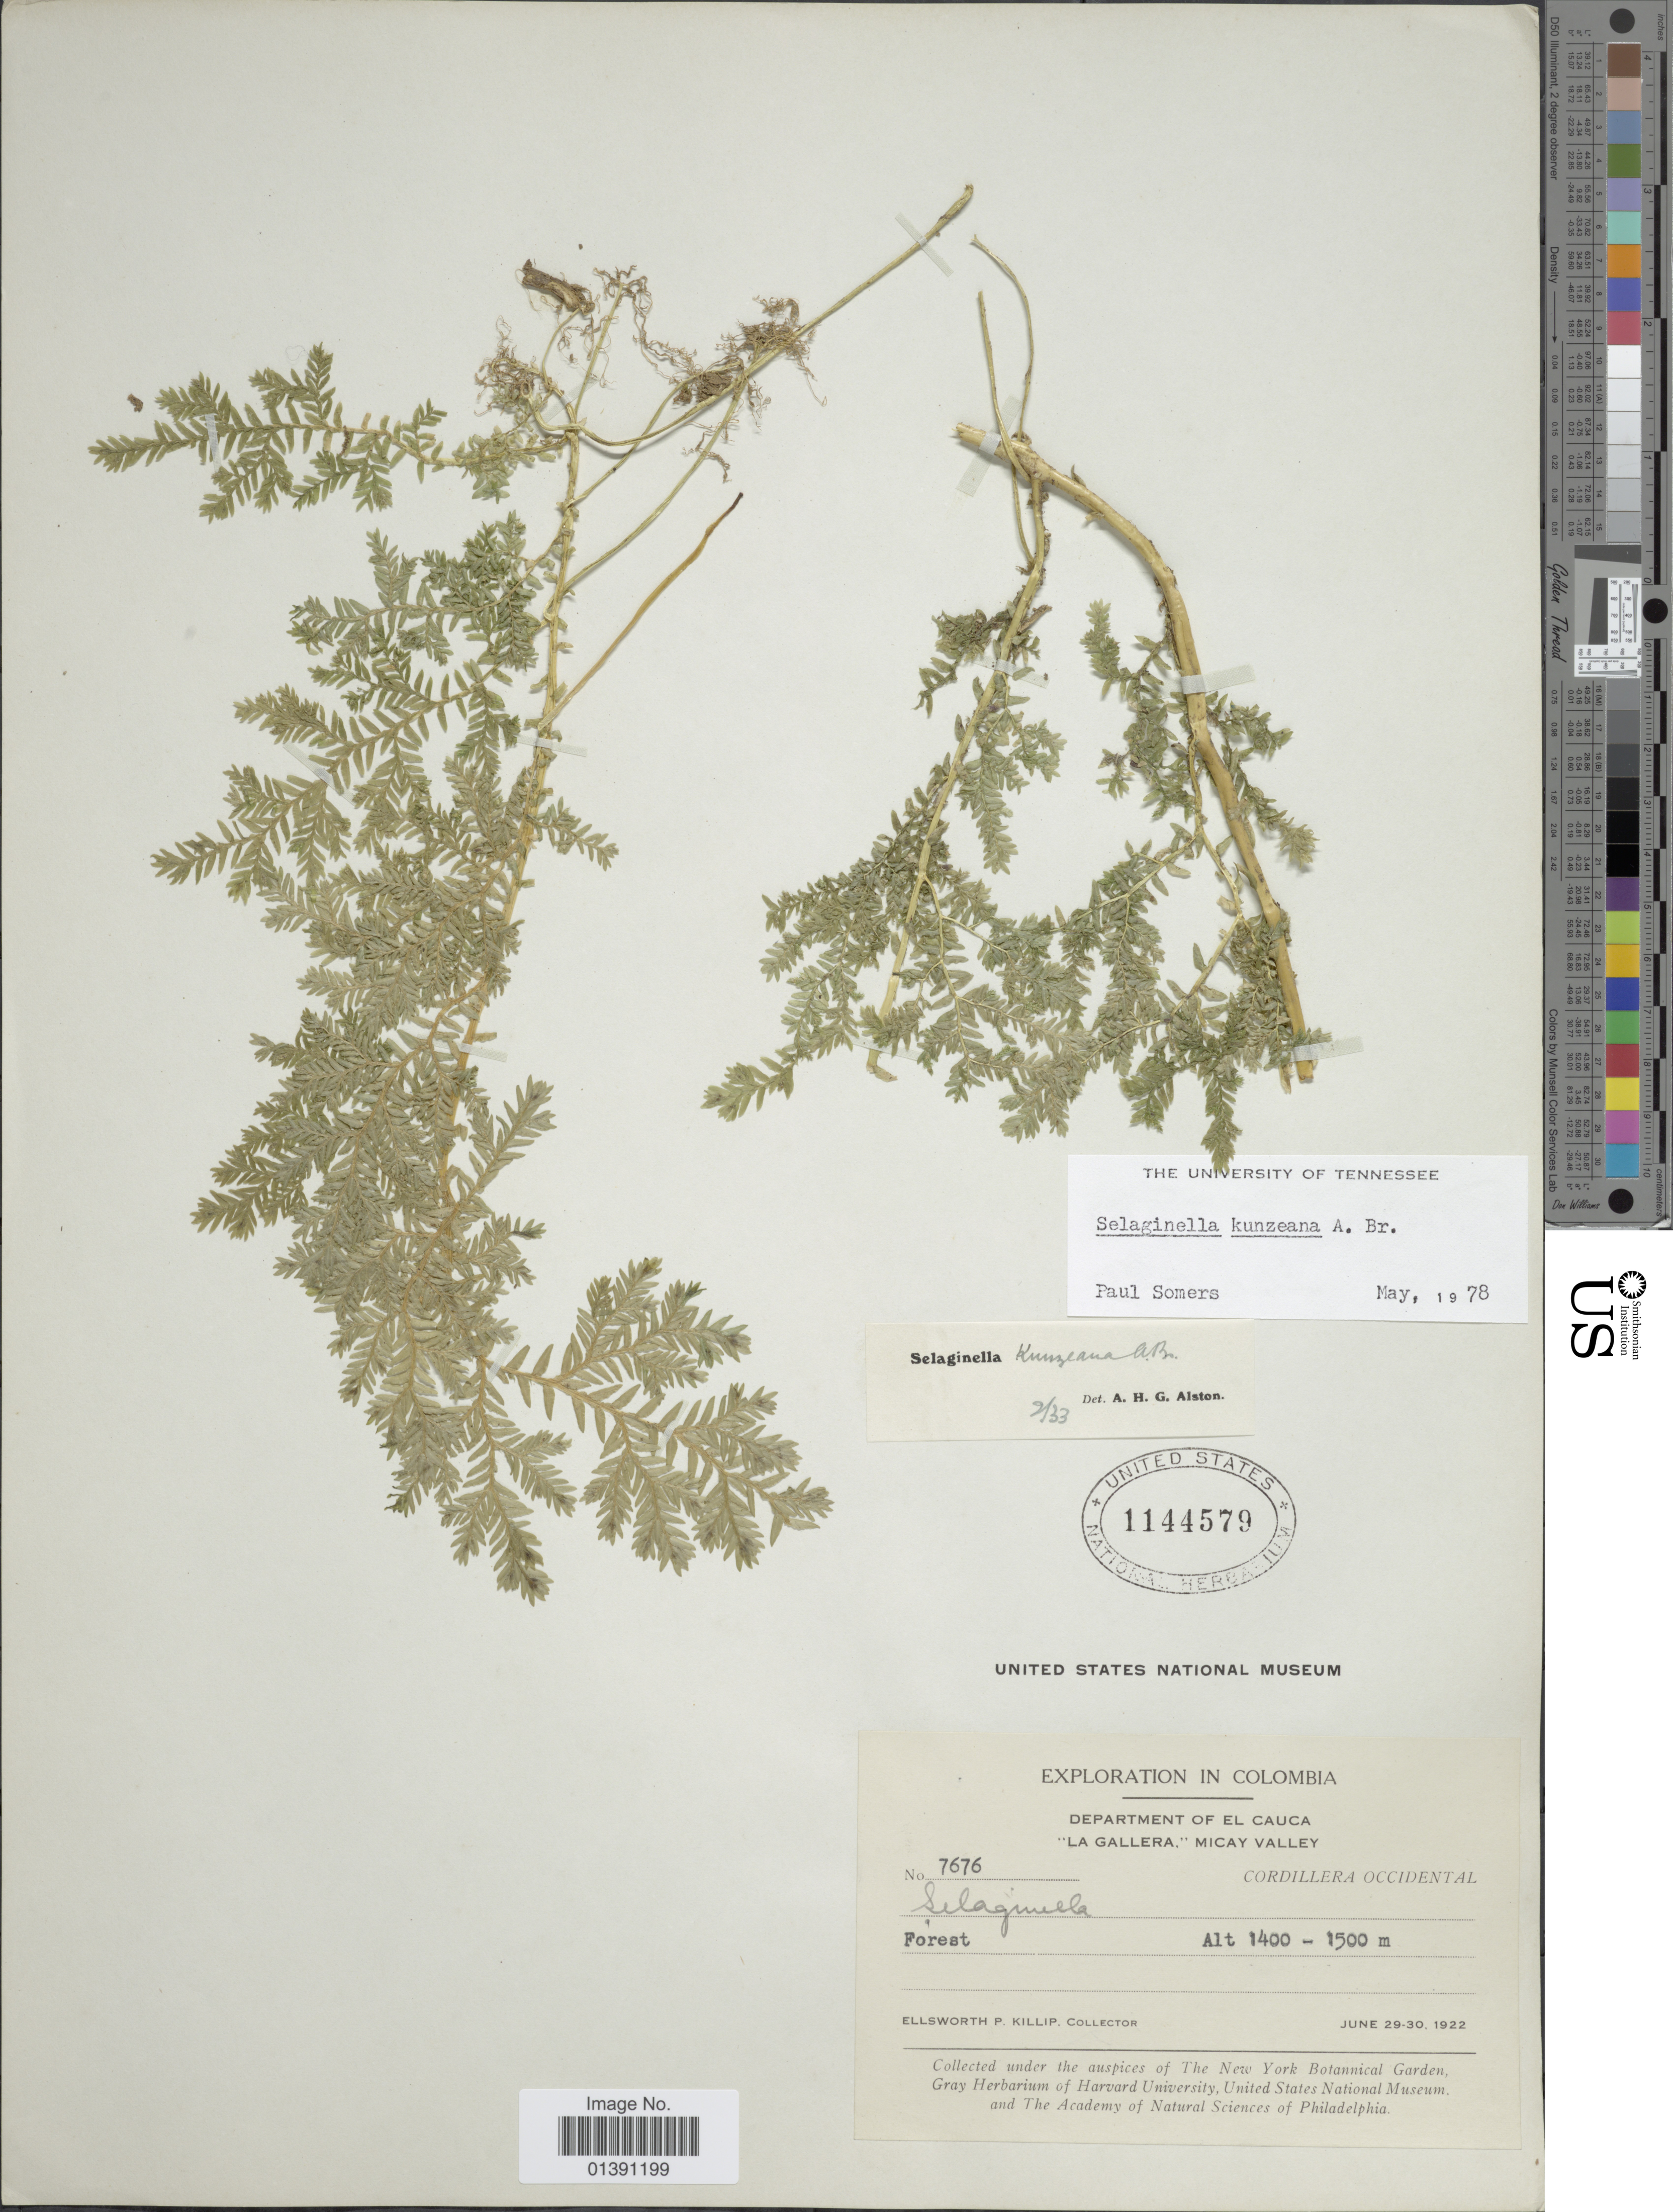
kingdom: Plantae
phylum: Tracheophyta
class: Lycopodiopsida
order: Selaginellales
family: Selaginellaceae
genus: Selaginella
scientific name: Selaginella kunzeana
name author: A. Br.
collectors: E. P. Killip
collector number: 7676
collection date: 1922-06-29/1922-06-30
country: Colombia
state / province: Cauca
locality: Department of El Cauca 'La Gallera,' Micay Valley, Cordillera Occidental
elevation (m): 1400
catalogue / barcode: US 1144579